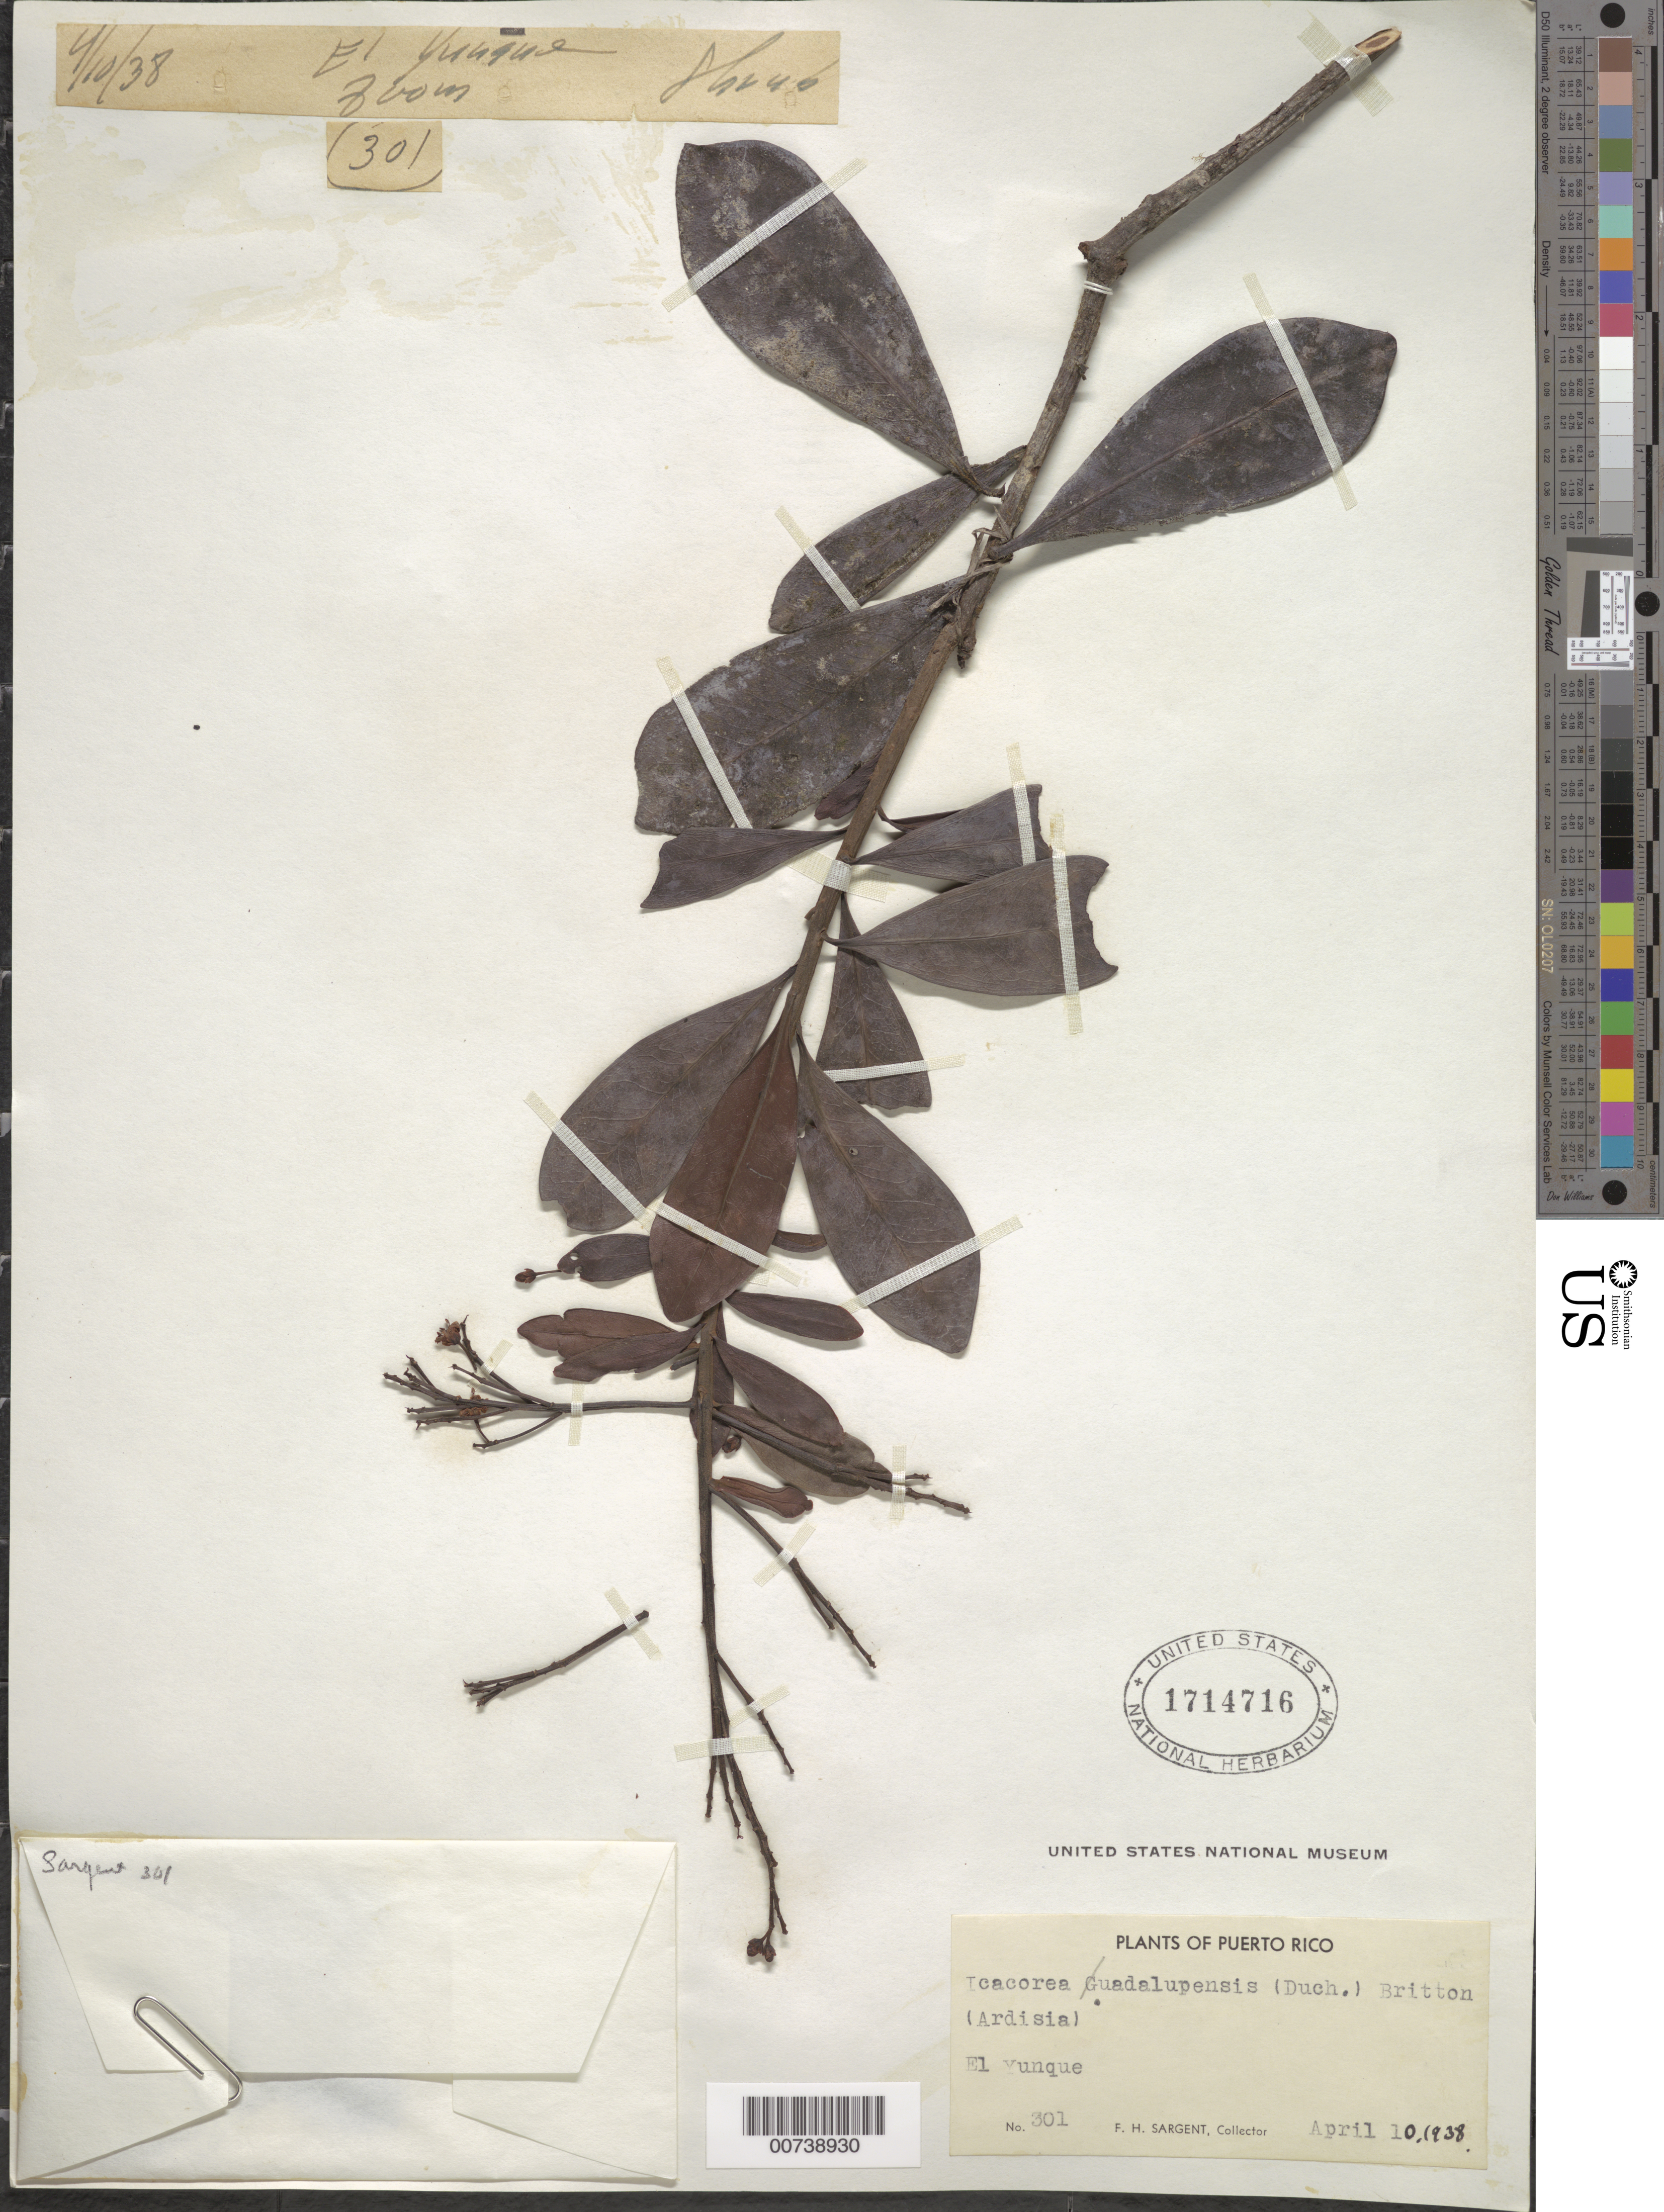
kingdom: Plantae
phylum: Tracheophyta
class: Magnoliopsida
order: Ericales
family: Primulaceae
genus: Ardisia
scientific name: Ardisia obovata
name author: Desv. ex Ham.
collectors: F. H. Sargent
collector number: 301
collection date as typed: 10 Apr 1938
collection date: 1938-04-10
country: Puerto Rico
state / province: Río Grande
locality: El Yunque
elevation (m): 700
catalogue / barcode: US 1714716